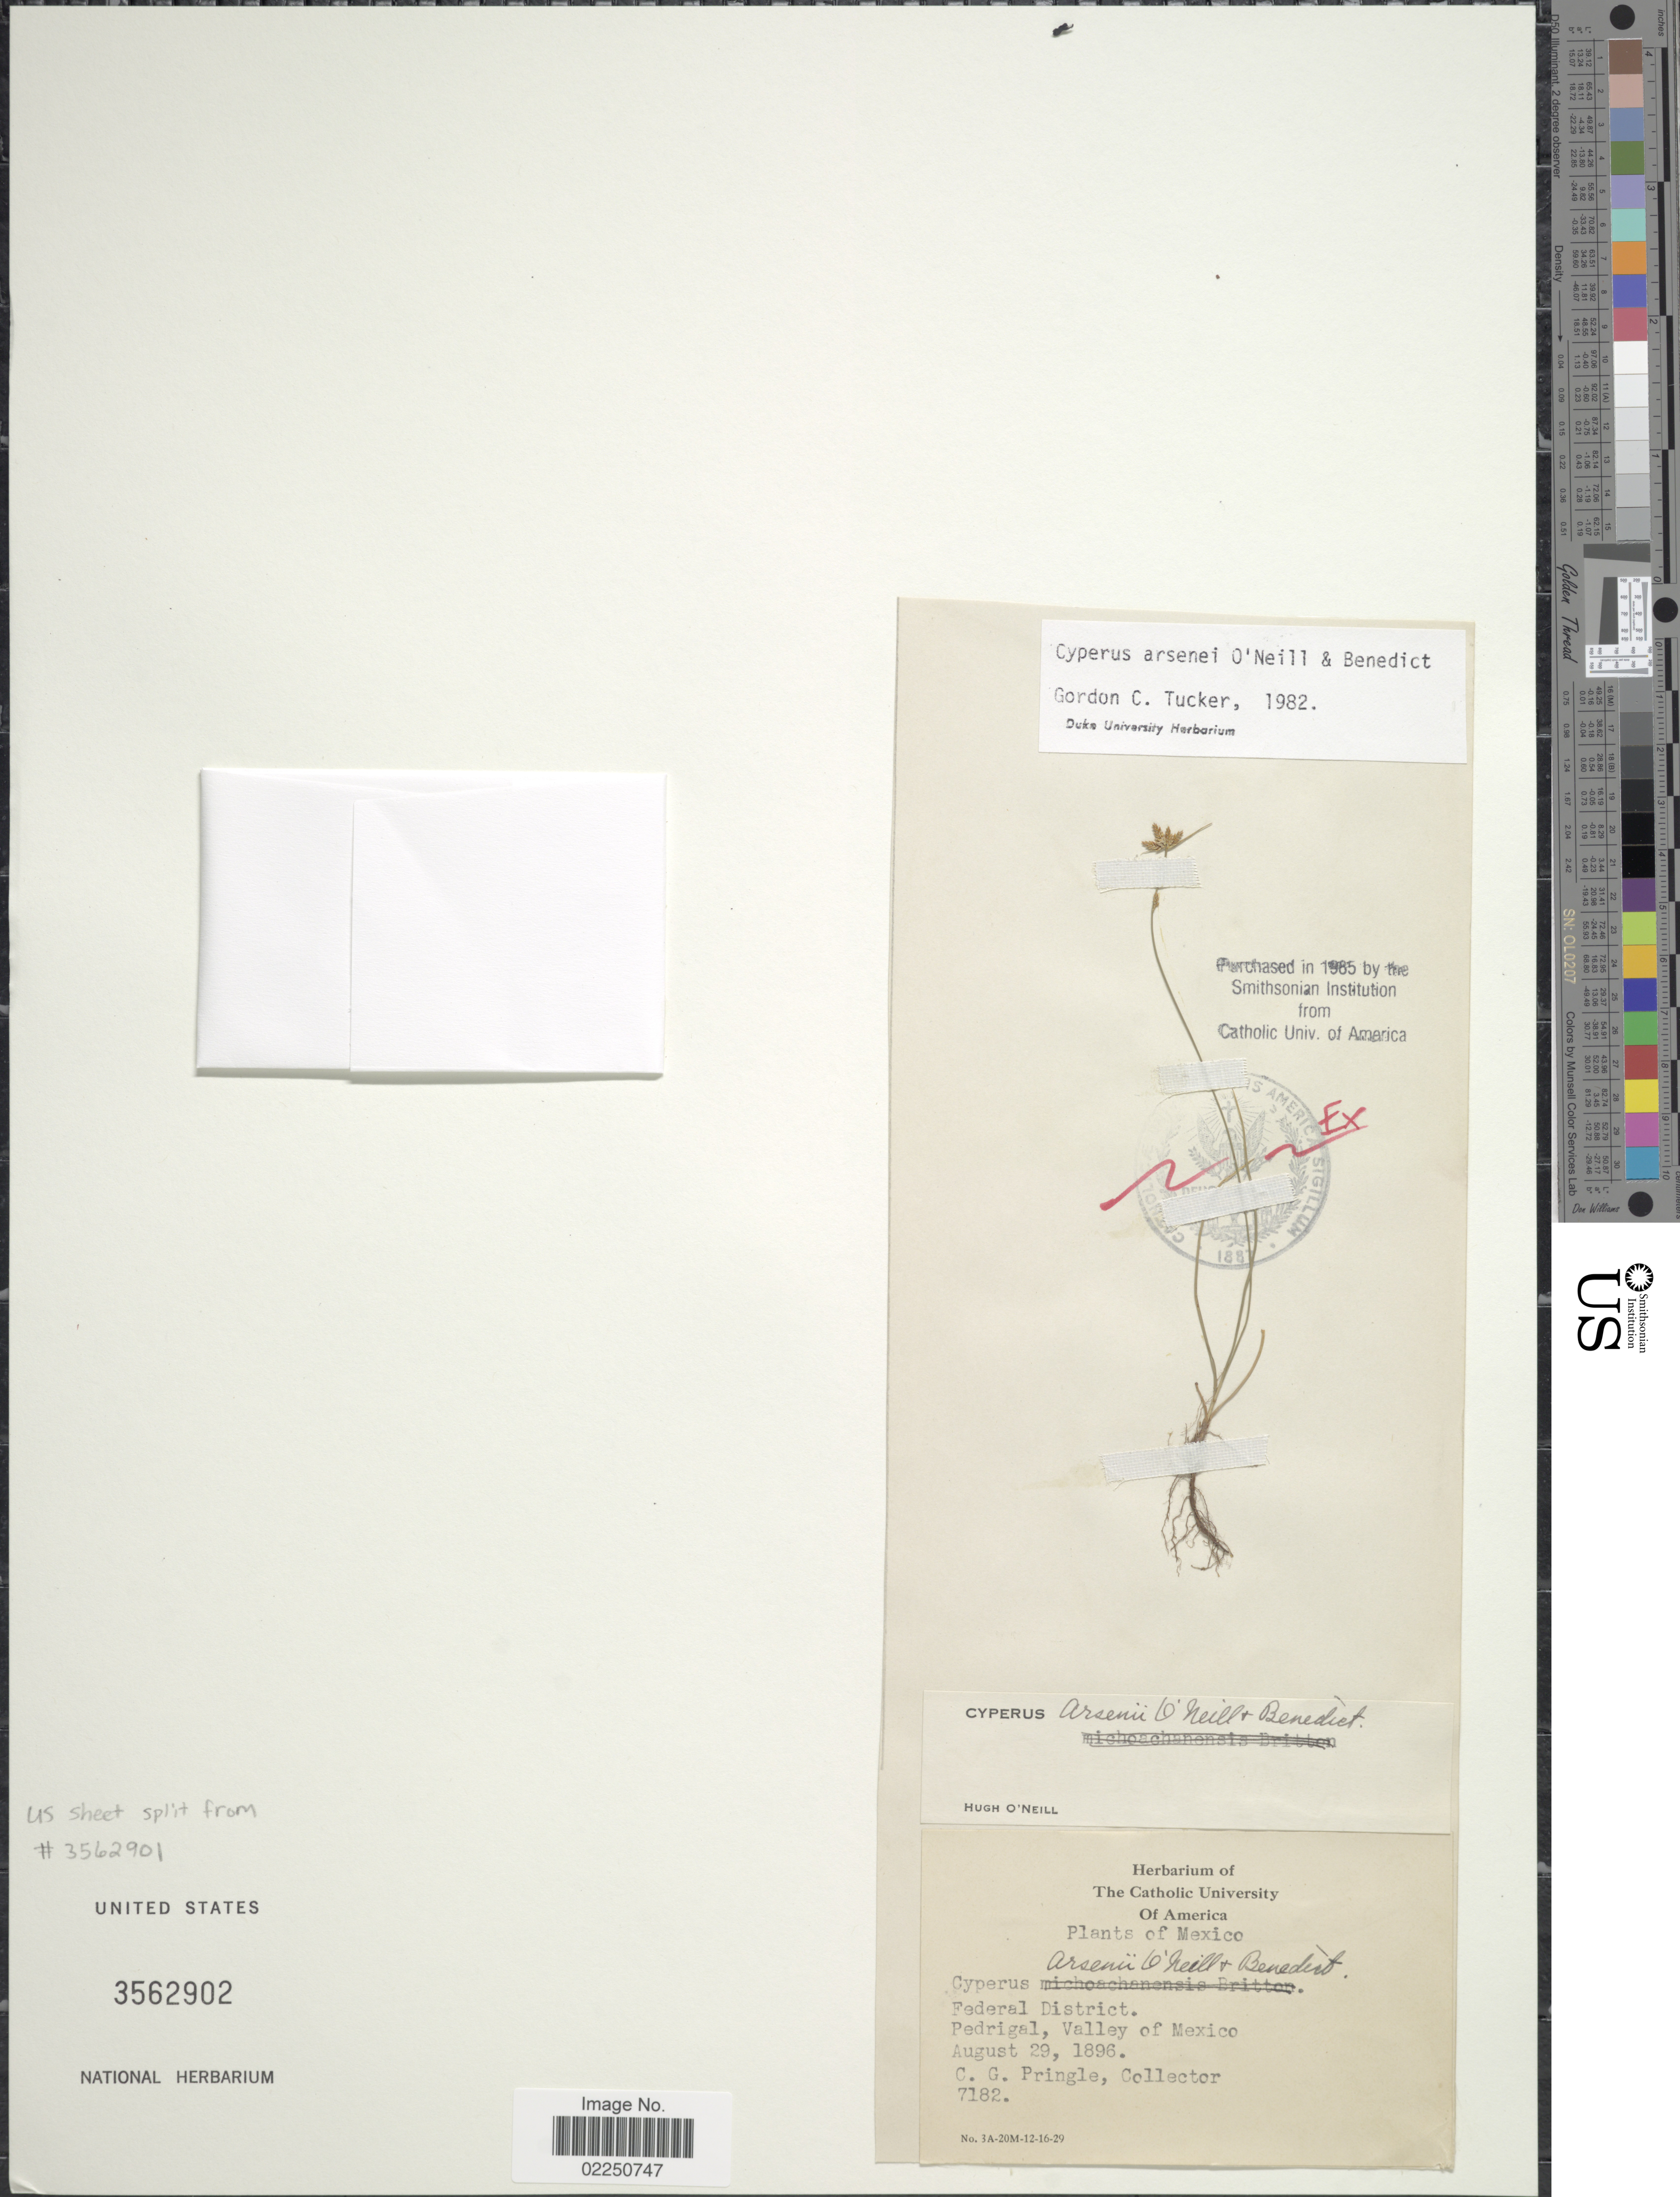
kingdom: Plantae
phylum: Tracheophyta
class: Liliopsida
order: Poales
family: Cyperaceae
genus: Cyperus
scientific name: Cyperus arsenei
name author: O'Neill & Ben. Ayers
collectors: C. G. Pringle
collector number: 7182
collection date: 1896-08-29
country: Mexico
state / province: Distrito Federal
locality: Federal District. Pedrigal, Valley of Mexico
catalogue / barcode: US 3562902